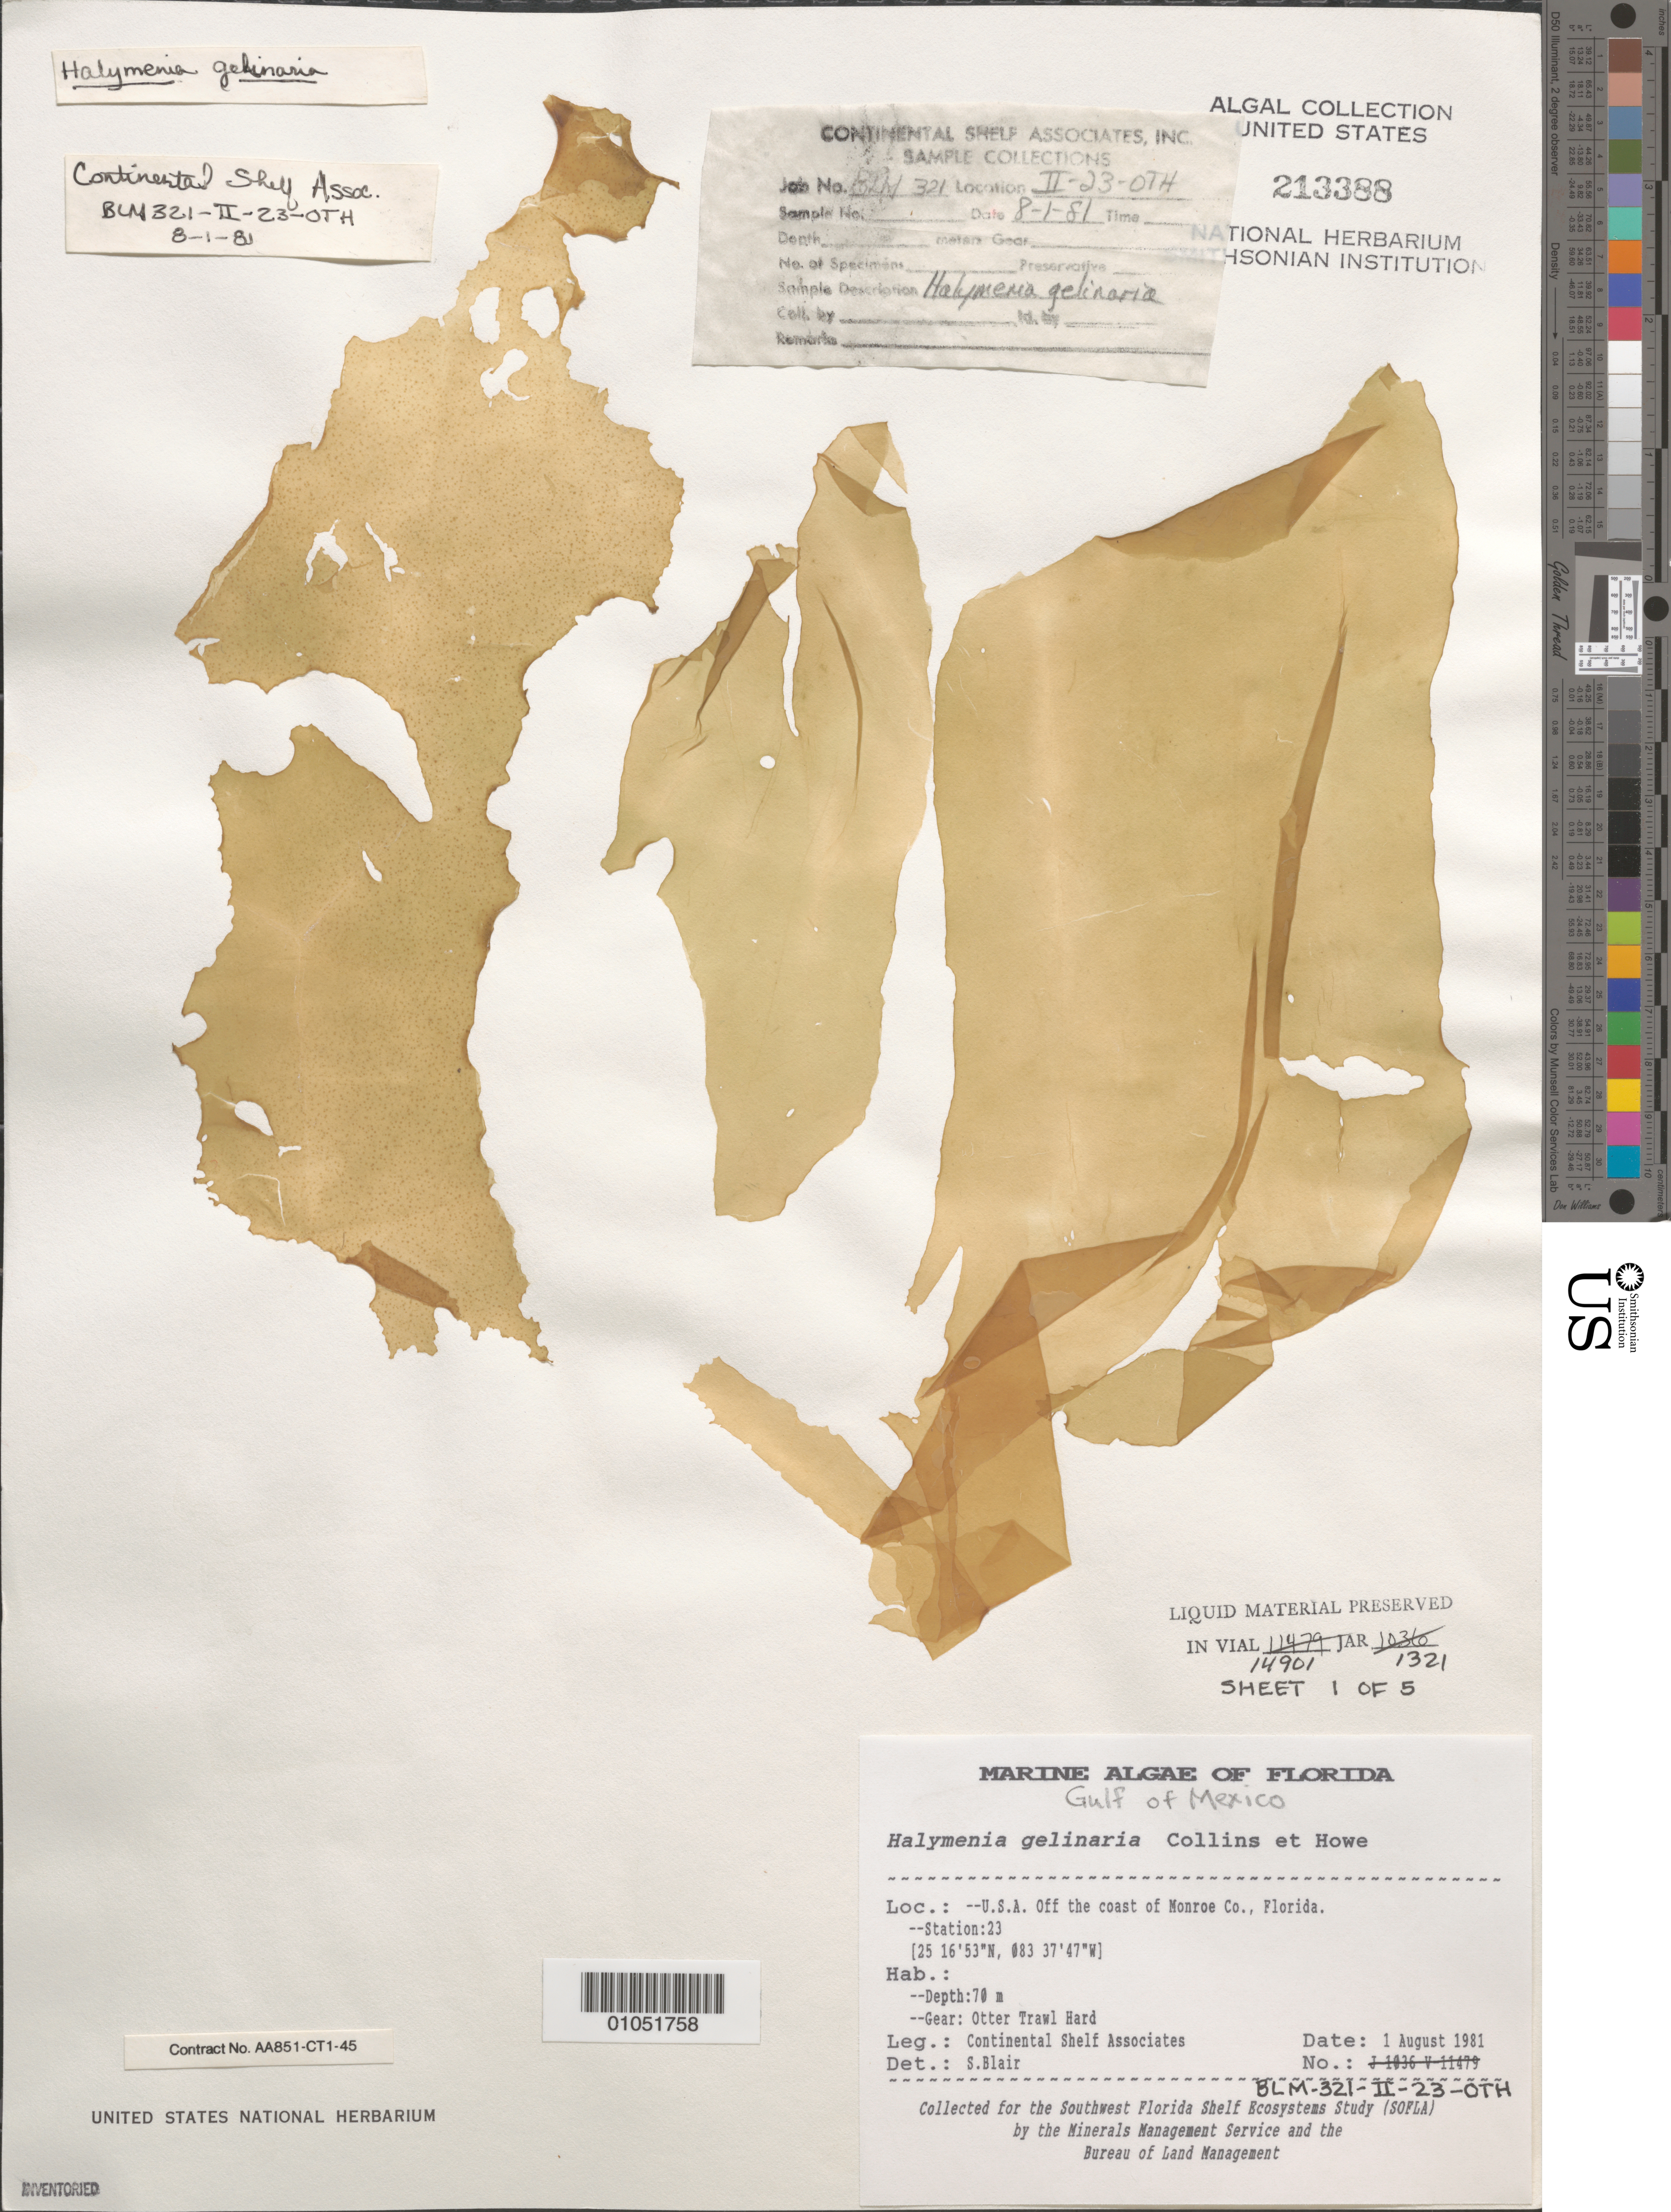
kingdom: Plantae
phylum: Rhodophyta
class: Florideophyceae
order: Halymeniales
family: Halymeniaceae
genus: Halymenia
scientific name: Halymenia floridana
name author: J. Agardh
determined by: Algae name updating Project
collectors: Continental Shelf Associates for the MMS/BLM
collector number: BLM-321-II-23-OTH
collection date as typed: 01 Aug 1981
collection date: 1981-08-01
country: United States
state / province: Florida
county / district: Monroe County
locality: Gulf of Mexico off the coast of Monroe County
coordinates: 25 16'53"N, 83 37'47"W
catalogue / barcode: US 213388